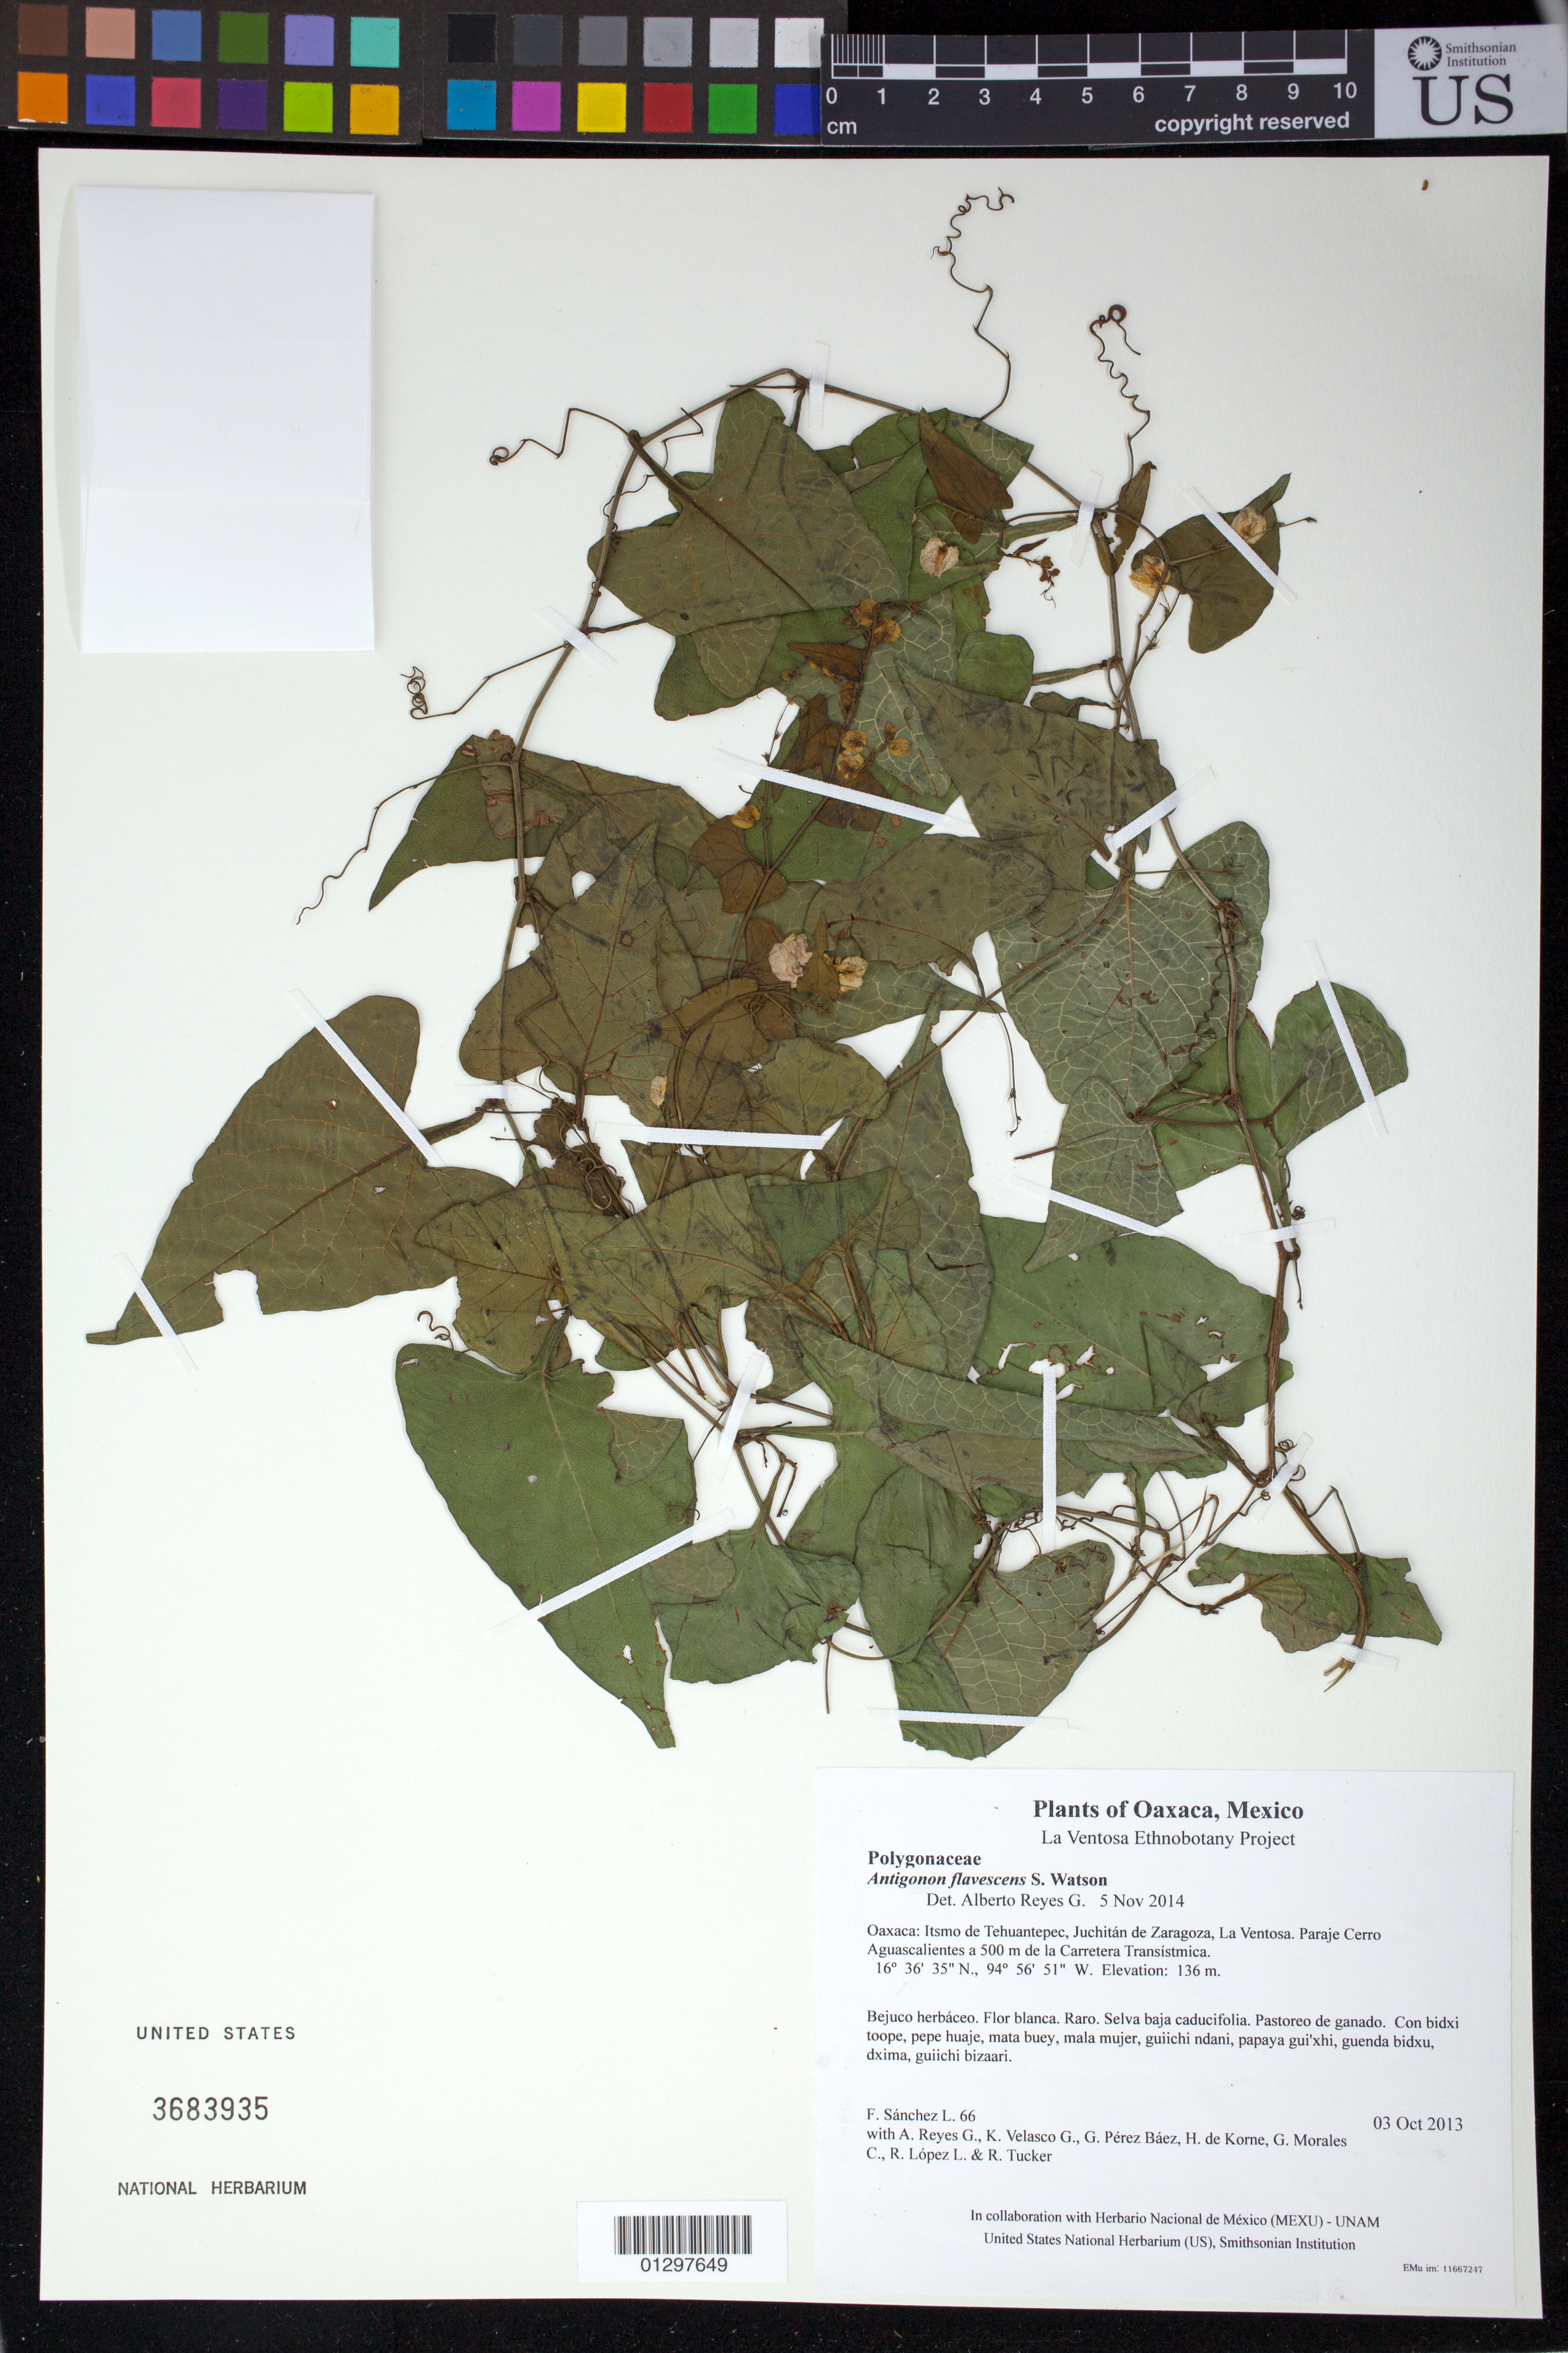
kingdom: Plantae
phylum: Tracheophyta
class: Magnoliopsida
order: Caryophyllales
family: Polygonaceae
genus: Antigonon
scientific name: Antigonon flavescens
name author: S. Watson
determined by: Reyes García, A.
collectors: F. Sánchez L., A. Reyes G., K. Velasco G., G. Pérez Báez, H. de Korne, G. Morales C., R. López L. & R. Tucker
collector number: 66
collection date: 2013-10-03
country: Mexico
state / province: Oaxaca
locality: Itsmo de Tehuantepec, Juchitán de Zaragoza, La Ventosa. Paraje Cerro Aguascalientes a 500 m de la Carretera Transístmica.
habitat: Selva baja caducifolia. Pastoreo de ganado.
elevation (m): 136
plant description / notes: MEXU, SERO, US; Ghixi luba'. Guie' naquichi'. Nadxunu'.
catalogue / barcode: US 3683935